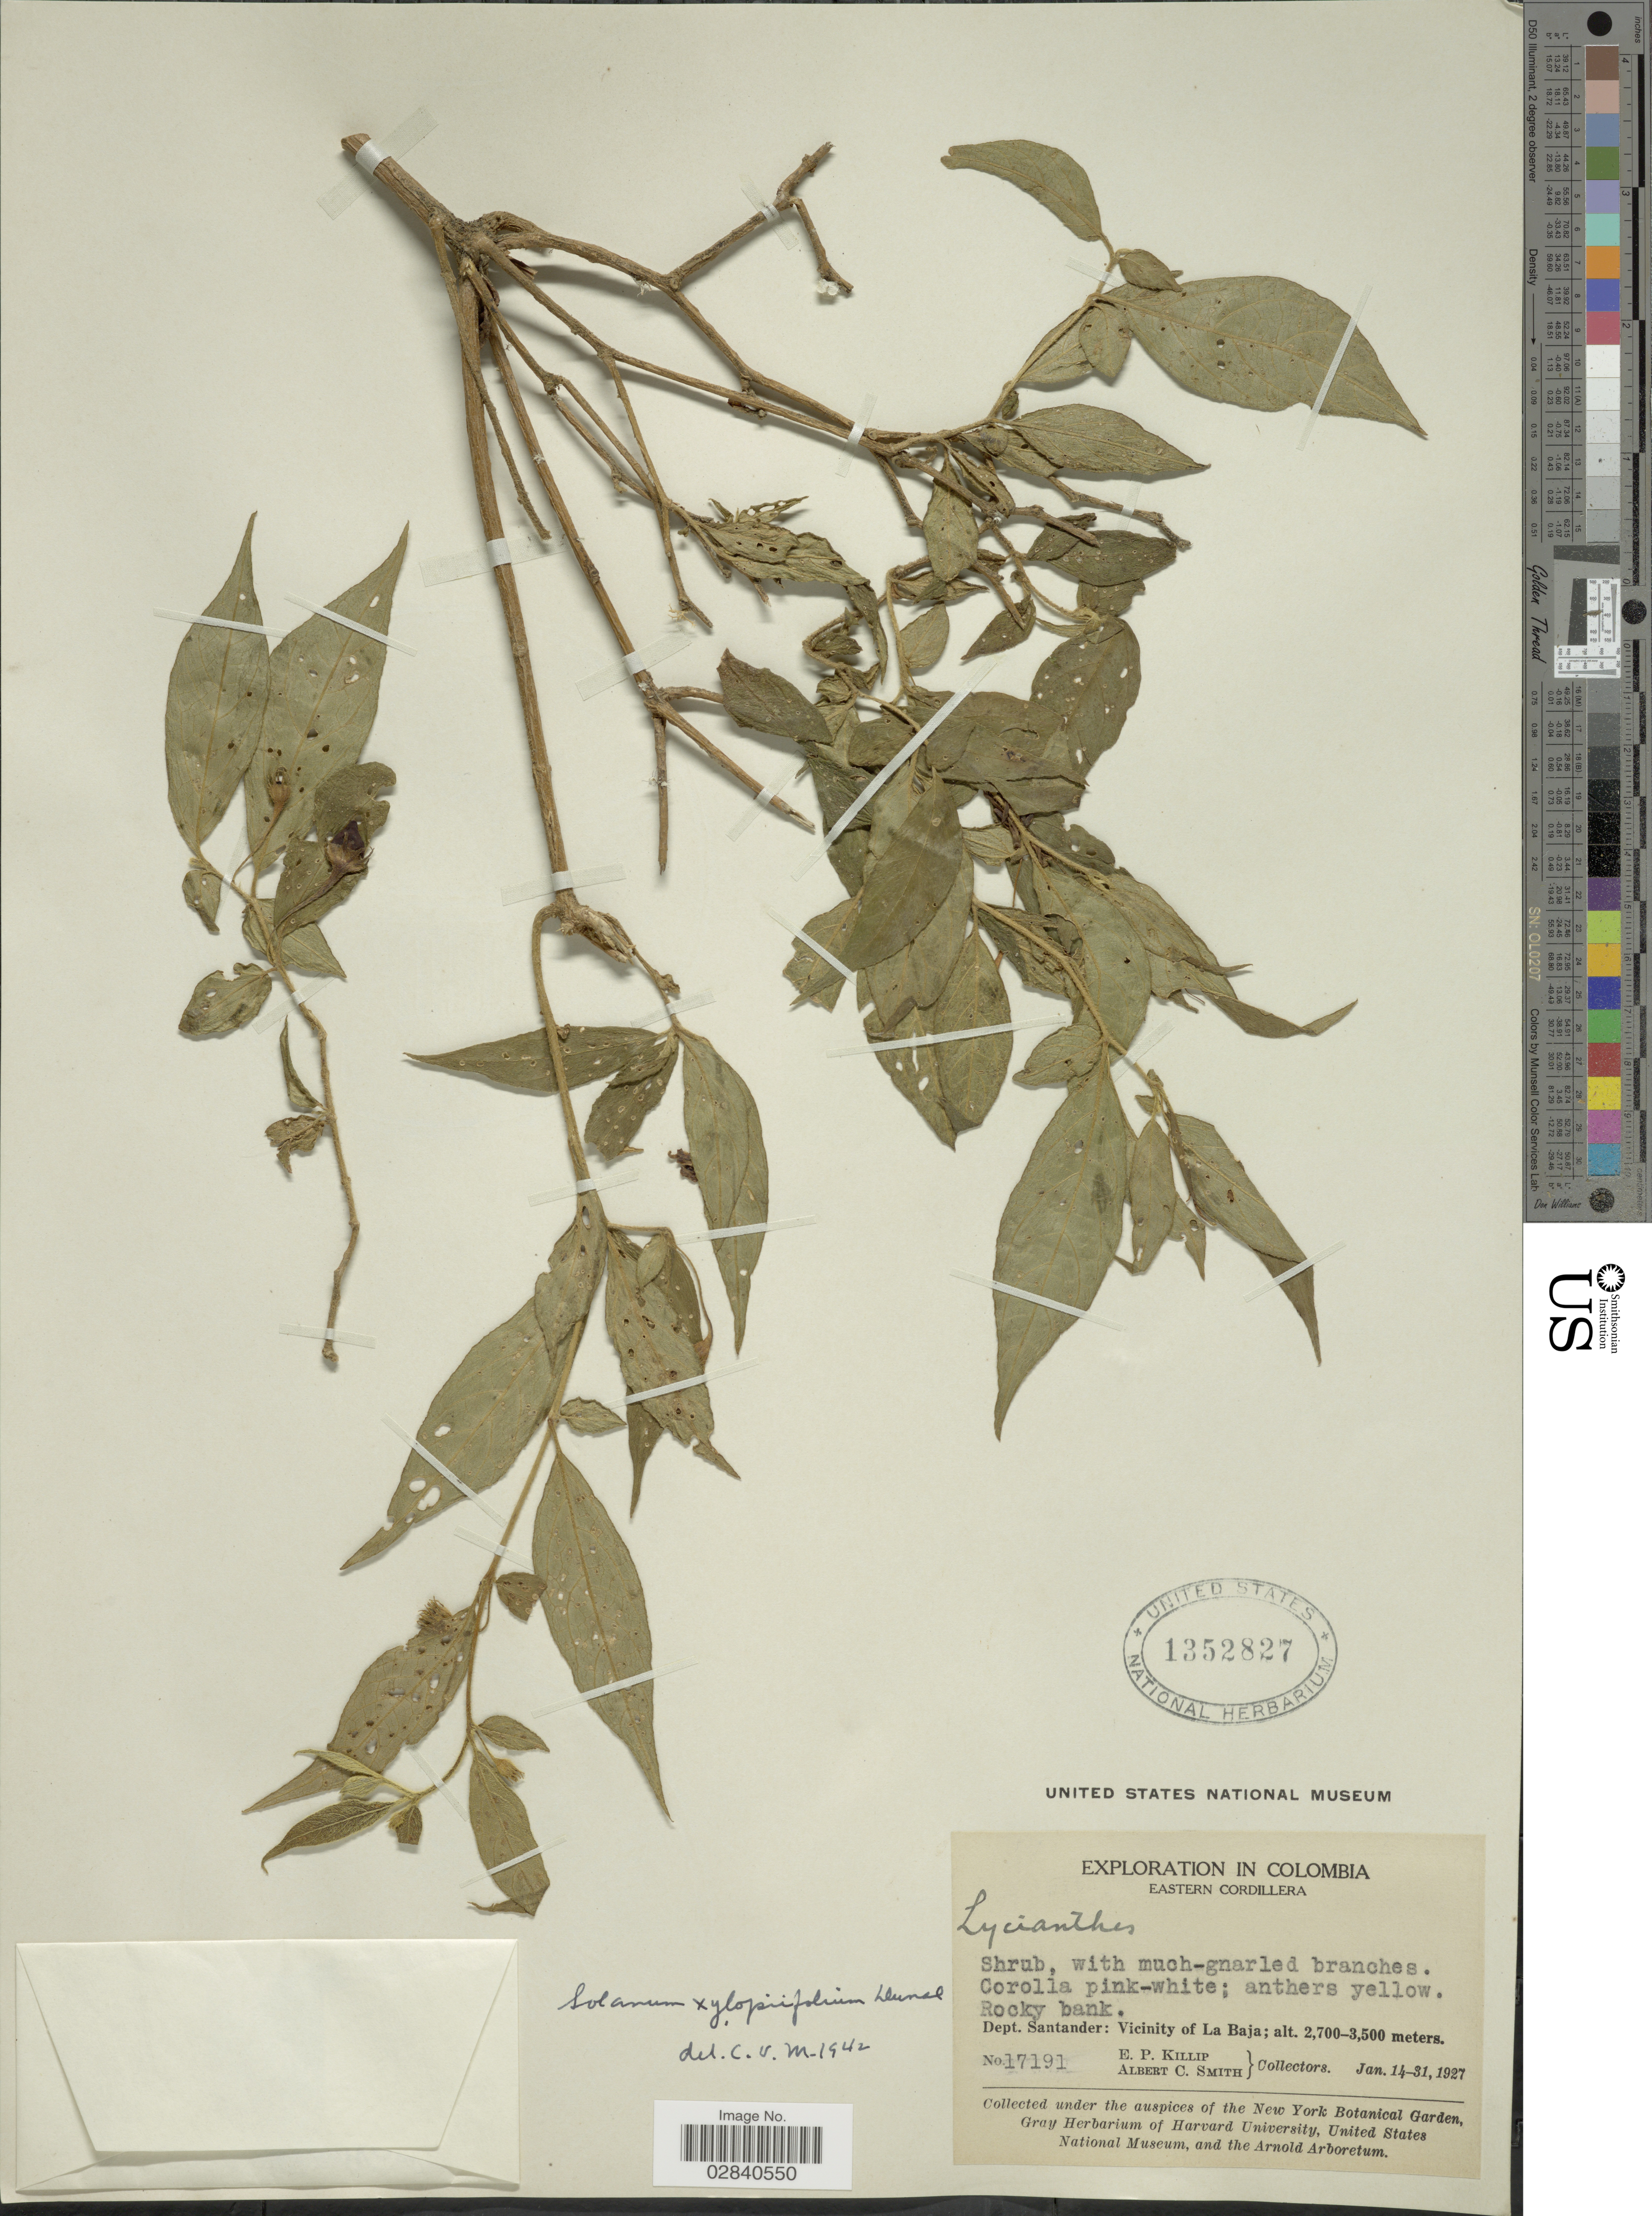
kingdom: Plantae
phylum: Tracheophyta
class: Magnoliopsida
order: Solanales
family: Solanaceae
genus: Lycianthes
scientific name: Lycianthes xylopiifolia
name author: (Dunal) Bitter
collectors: E. P. Killip & A. C. Smith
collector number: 17191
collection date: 1927-01-14/1927-01-31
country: Colombia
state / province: Santander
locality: Eastern Cordillera, Dept. Santander: Vicinity of La Baja.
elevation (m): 2700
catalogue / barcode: US 1352827